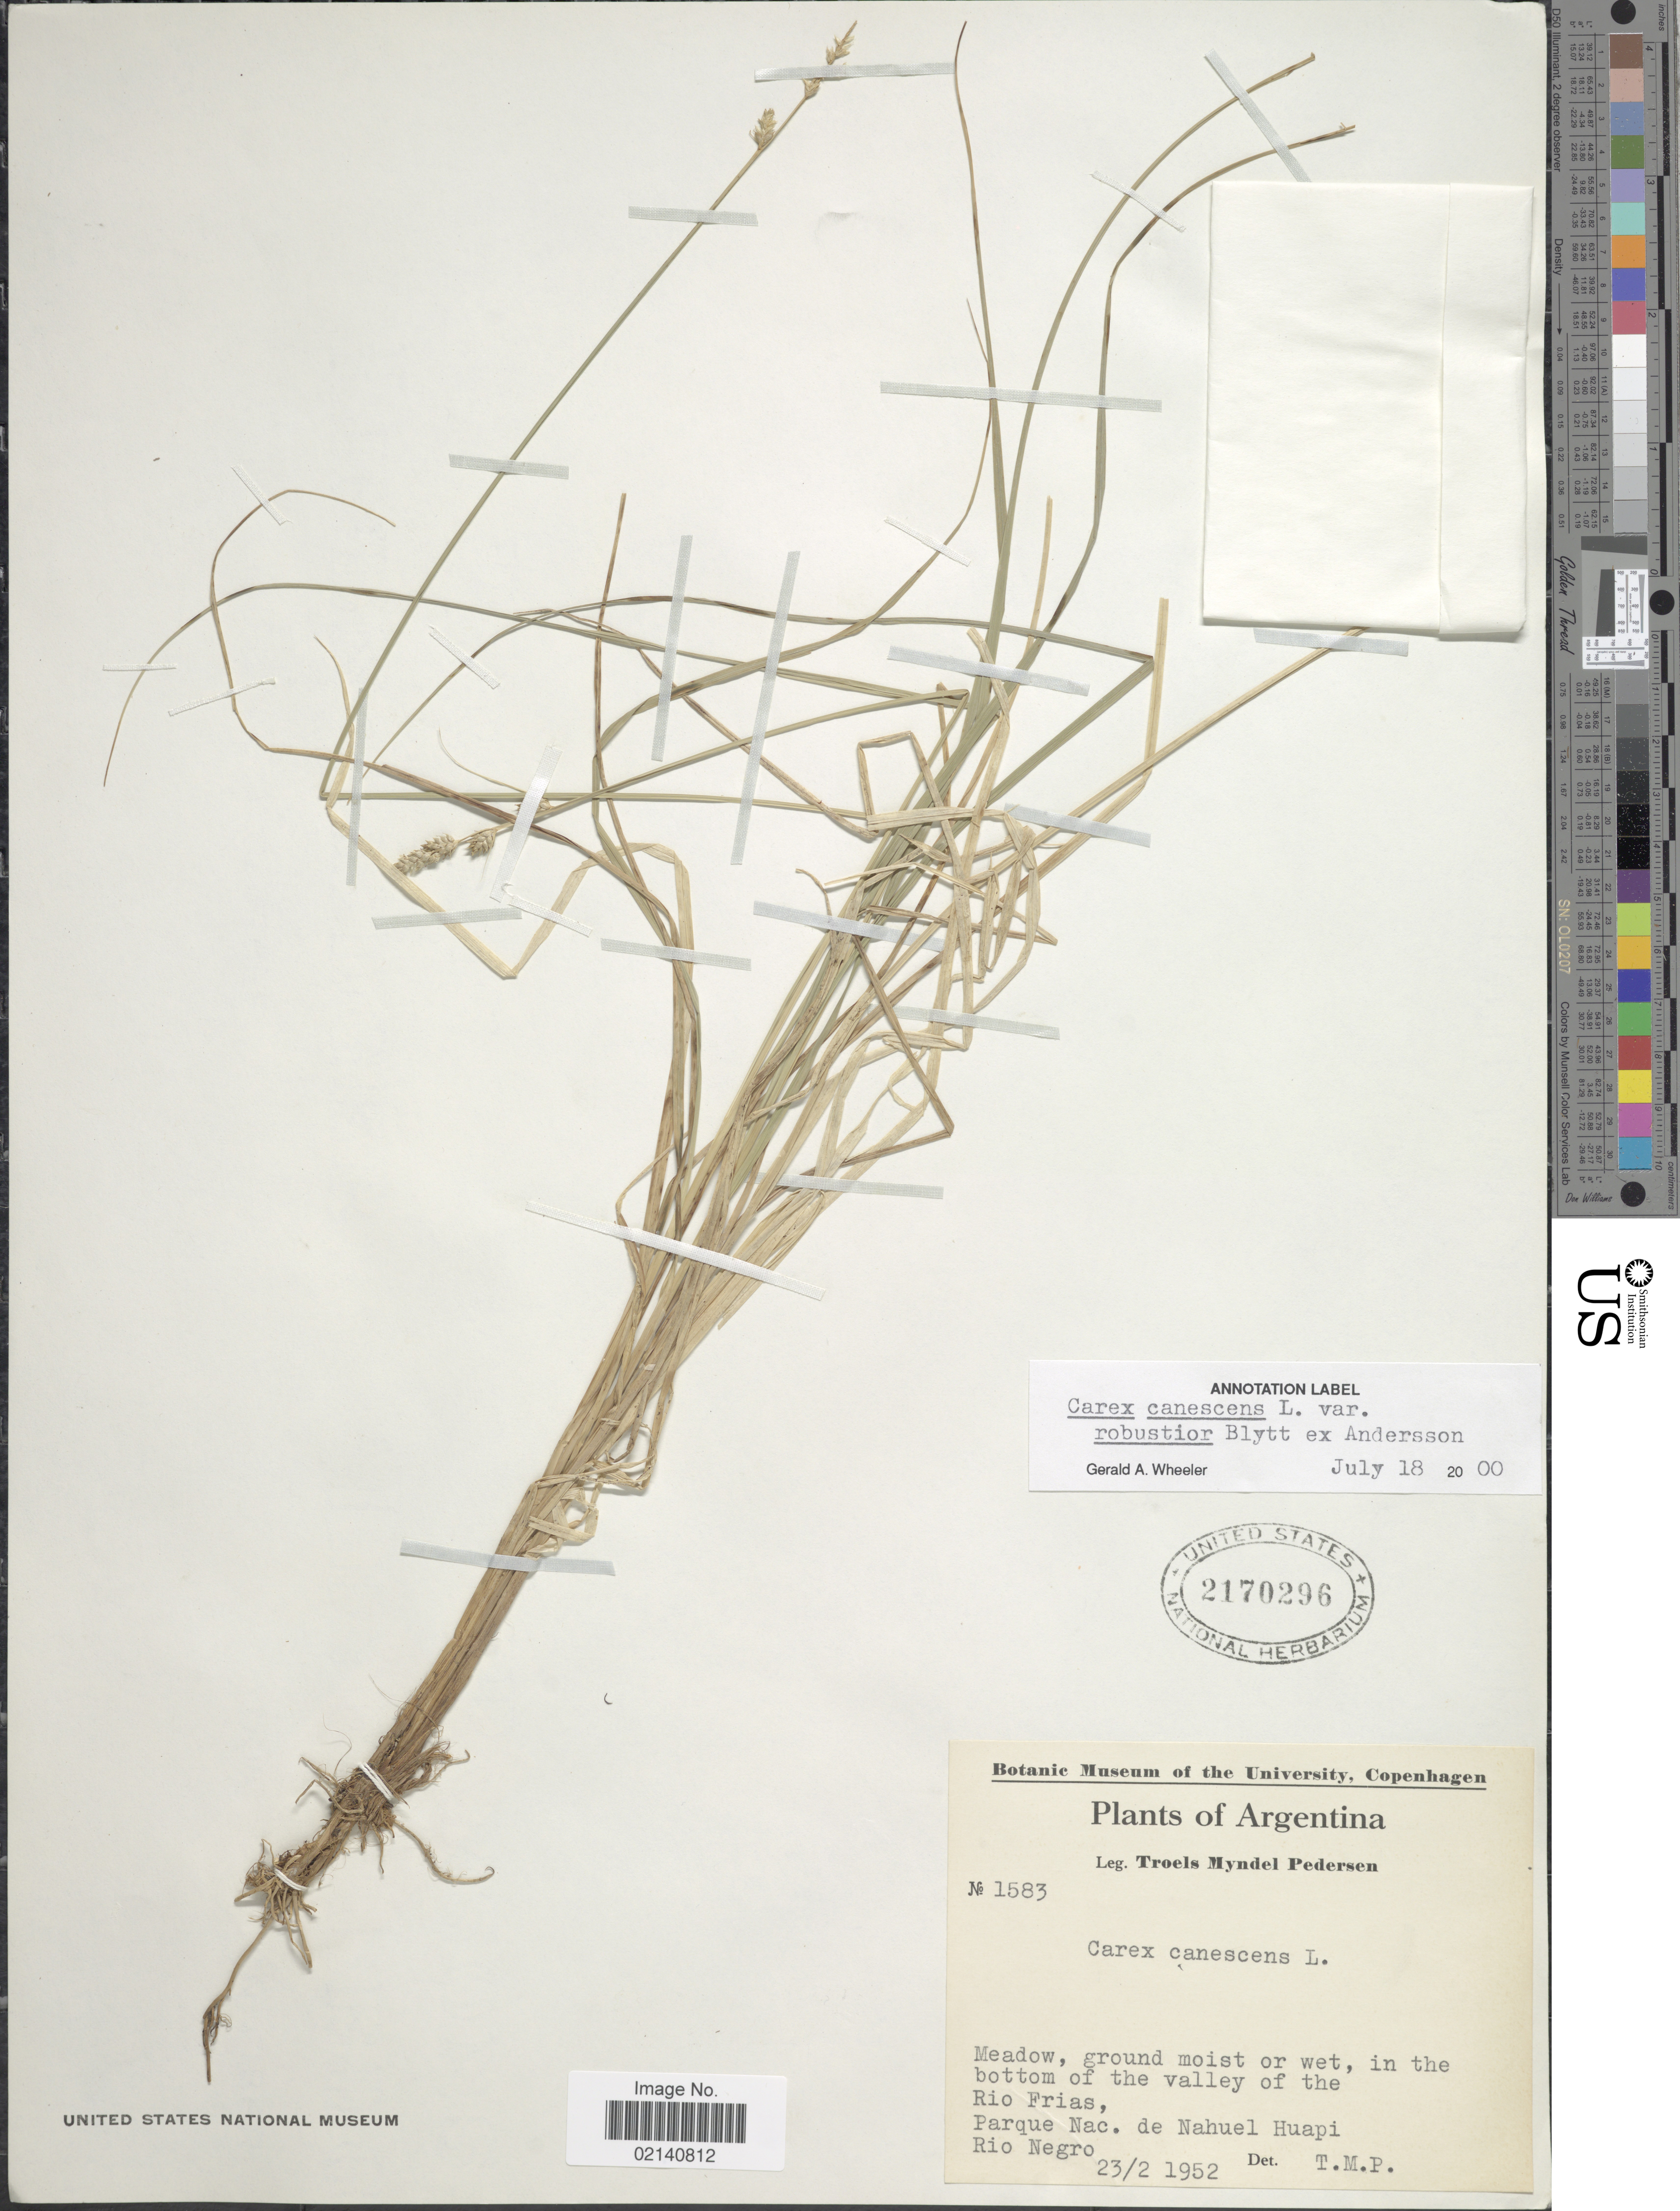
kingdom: Plantae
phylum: Tracheophyta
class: Liliopsida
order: Poales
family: Cyperaceae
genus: Carex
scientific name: Carex canescens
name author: L.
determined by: Jiménez-Mejías, P.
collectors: T. Pederson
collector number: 1583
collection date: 1952-02-23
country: Argentina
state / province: Rio Negro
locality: Meadow, ground moist or wet, in the bottom of the valley of the Rio Frias, Parque Nac. de Nahuel Huapi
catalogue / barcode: US 2170296